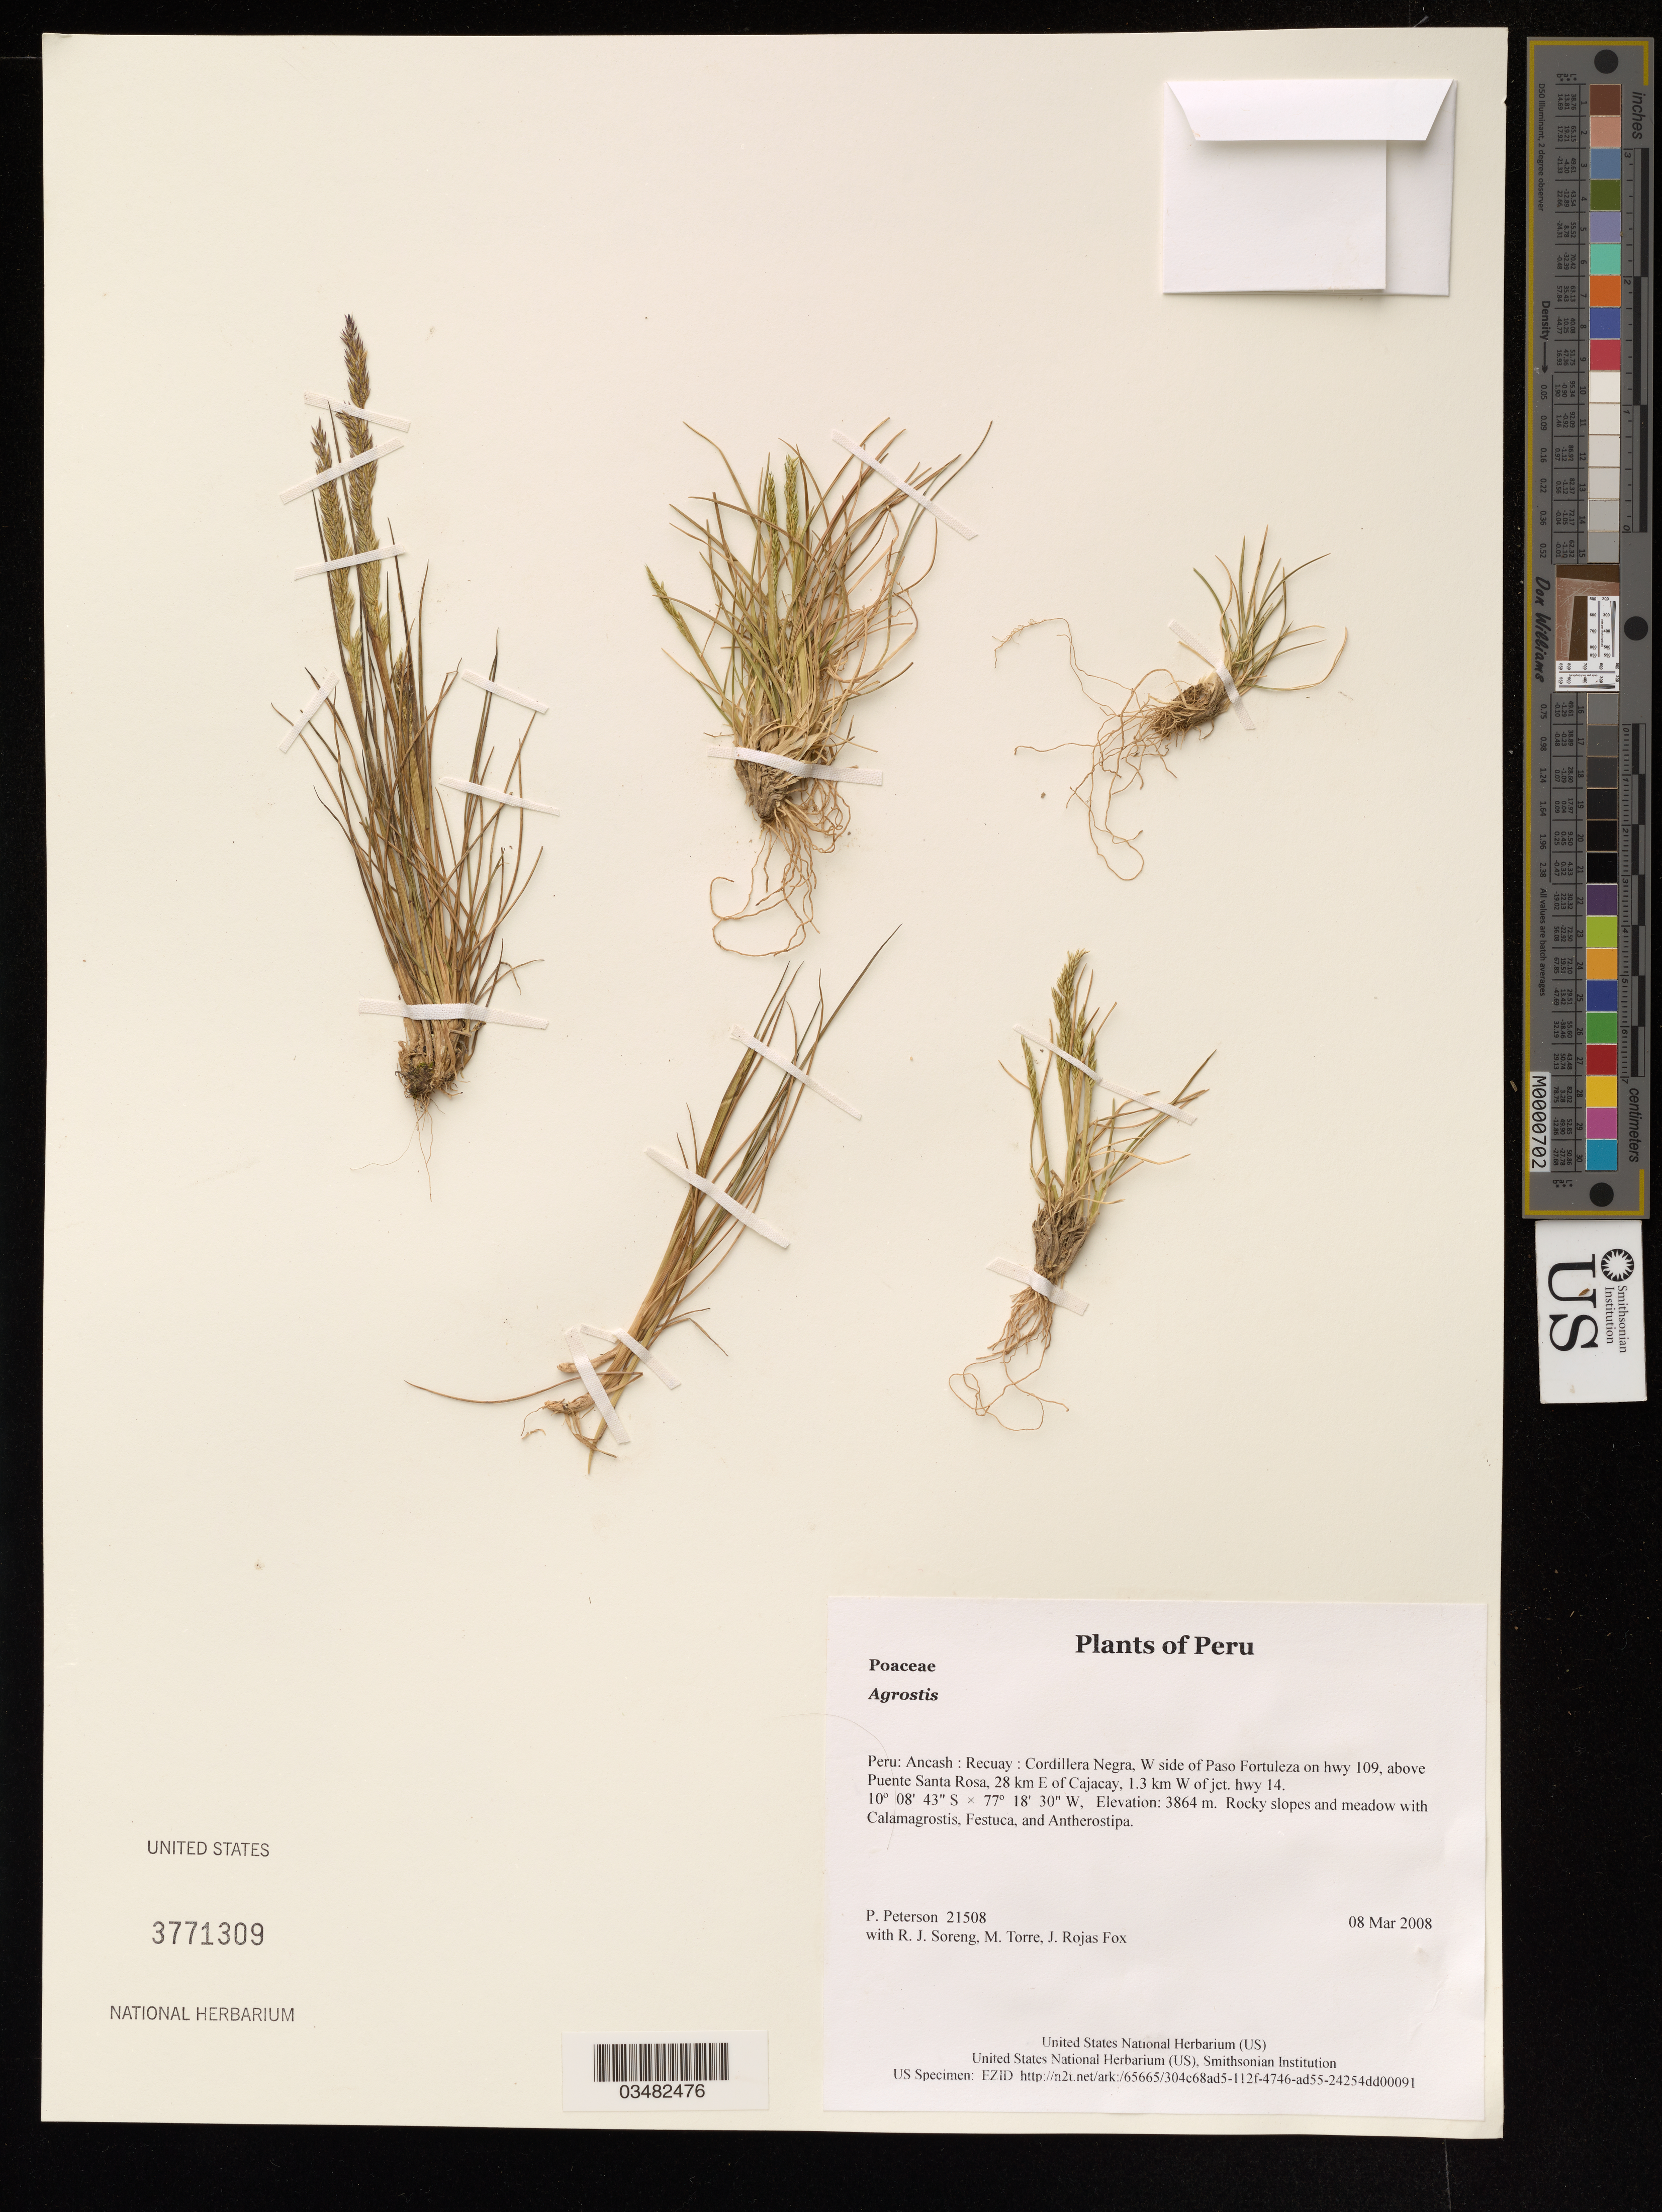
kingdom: Plantae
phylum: Tracheophyta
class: Liliopsida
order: Poales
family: Poaceae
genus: Agrostis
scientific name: Agrostis sp.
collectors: P. M. Peterson, R. J. Soreng, M. Torre & J. Rojas Fox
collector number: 21508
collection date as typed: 08 Mar 2008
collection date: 2008-03-08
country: Peru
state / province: Ancash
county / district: Recuay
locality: Cordillera Negra, W side of Paso Fortuleza on hwy 109, above Puente Santa Rosa, 28 km E of Cajacay, 1.3 km W of jct. hwy 14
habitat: Rocky slopes and meadow with Calamagrostis, Festuca, and Antherostipa.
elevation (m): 3864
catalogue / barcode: US 3771309